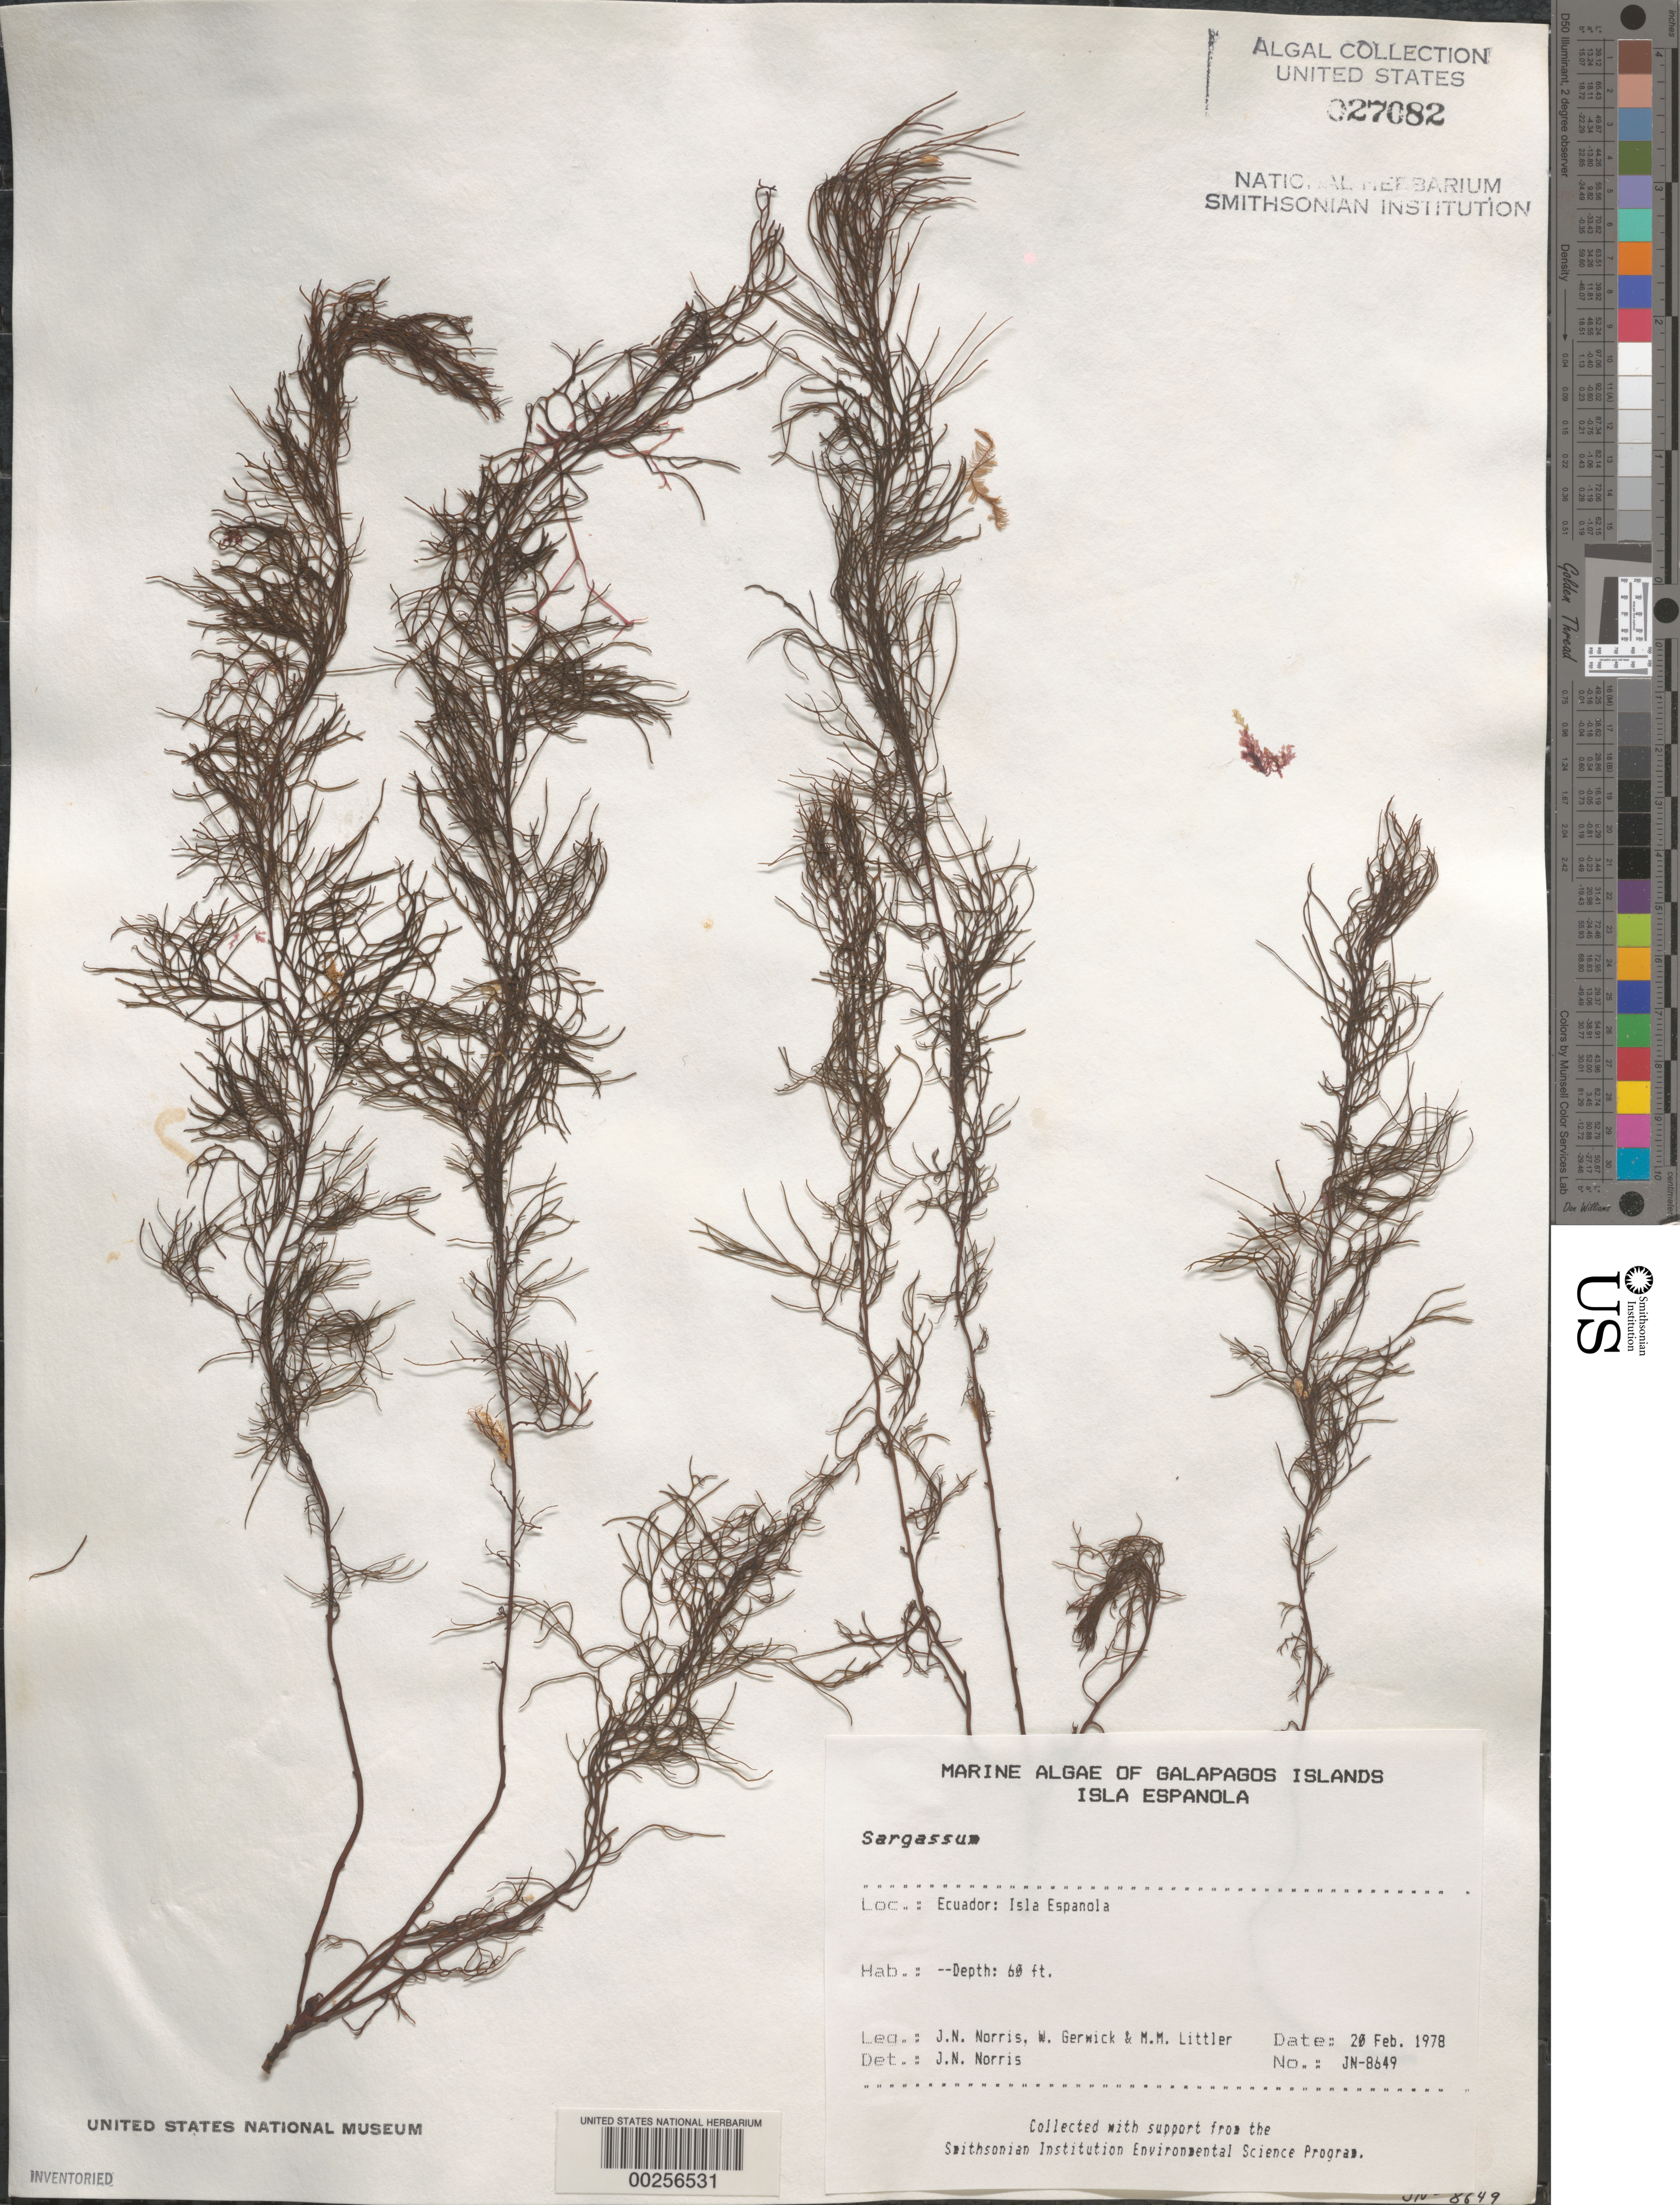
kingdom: Chromista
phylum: Ochrophyta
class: Phaeophyceae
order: Fucales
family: Sargassaceae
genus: Sargassum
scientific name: Sargassum sp.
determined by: Norris, James N.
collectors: J. N. Norris, W. Gerwick & M. M. Littler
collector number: JN-8649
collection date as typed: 20 Feb 1978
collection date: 1978-02-20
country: Ecuador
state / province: Colón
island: Española [Hood]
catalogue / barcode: US 27082